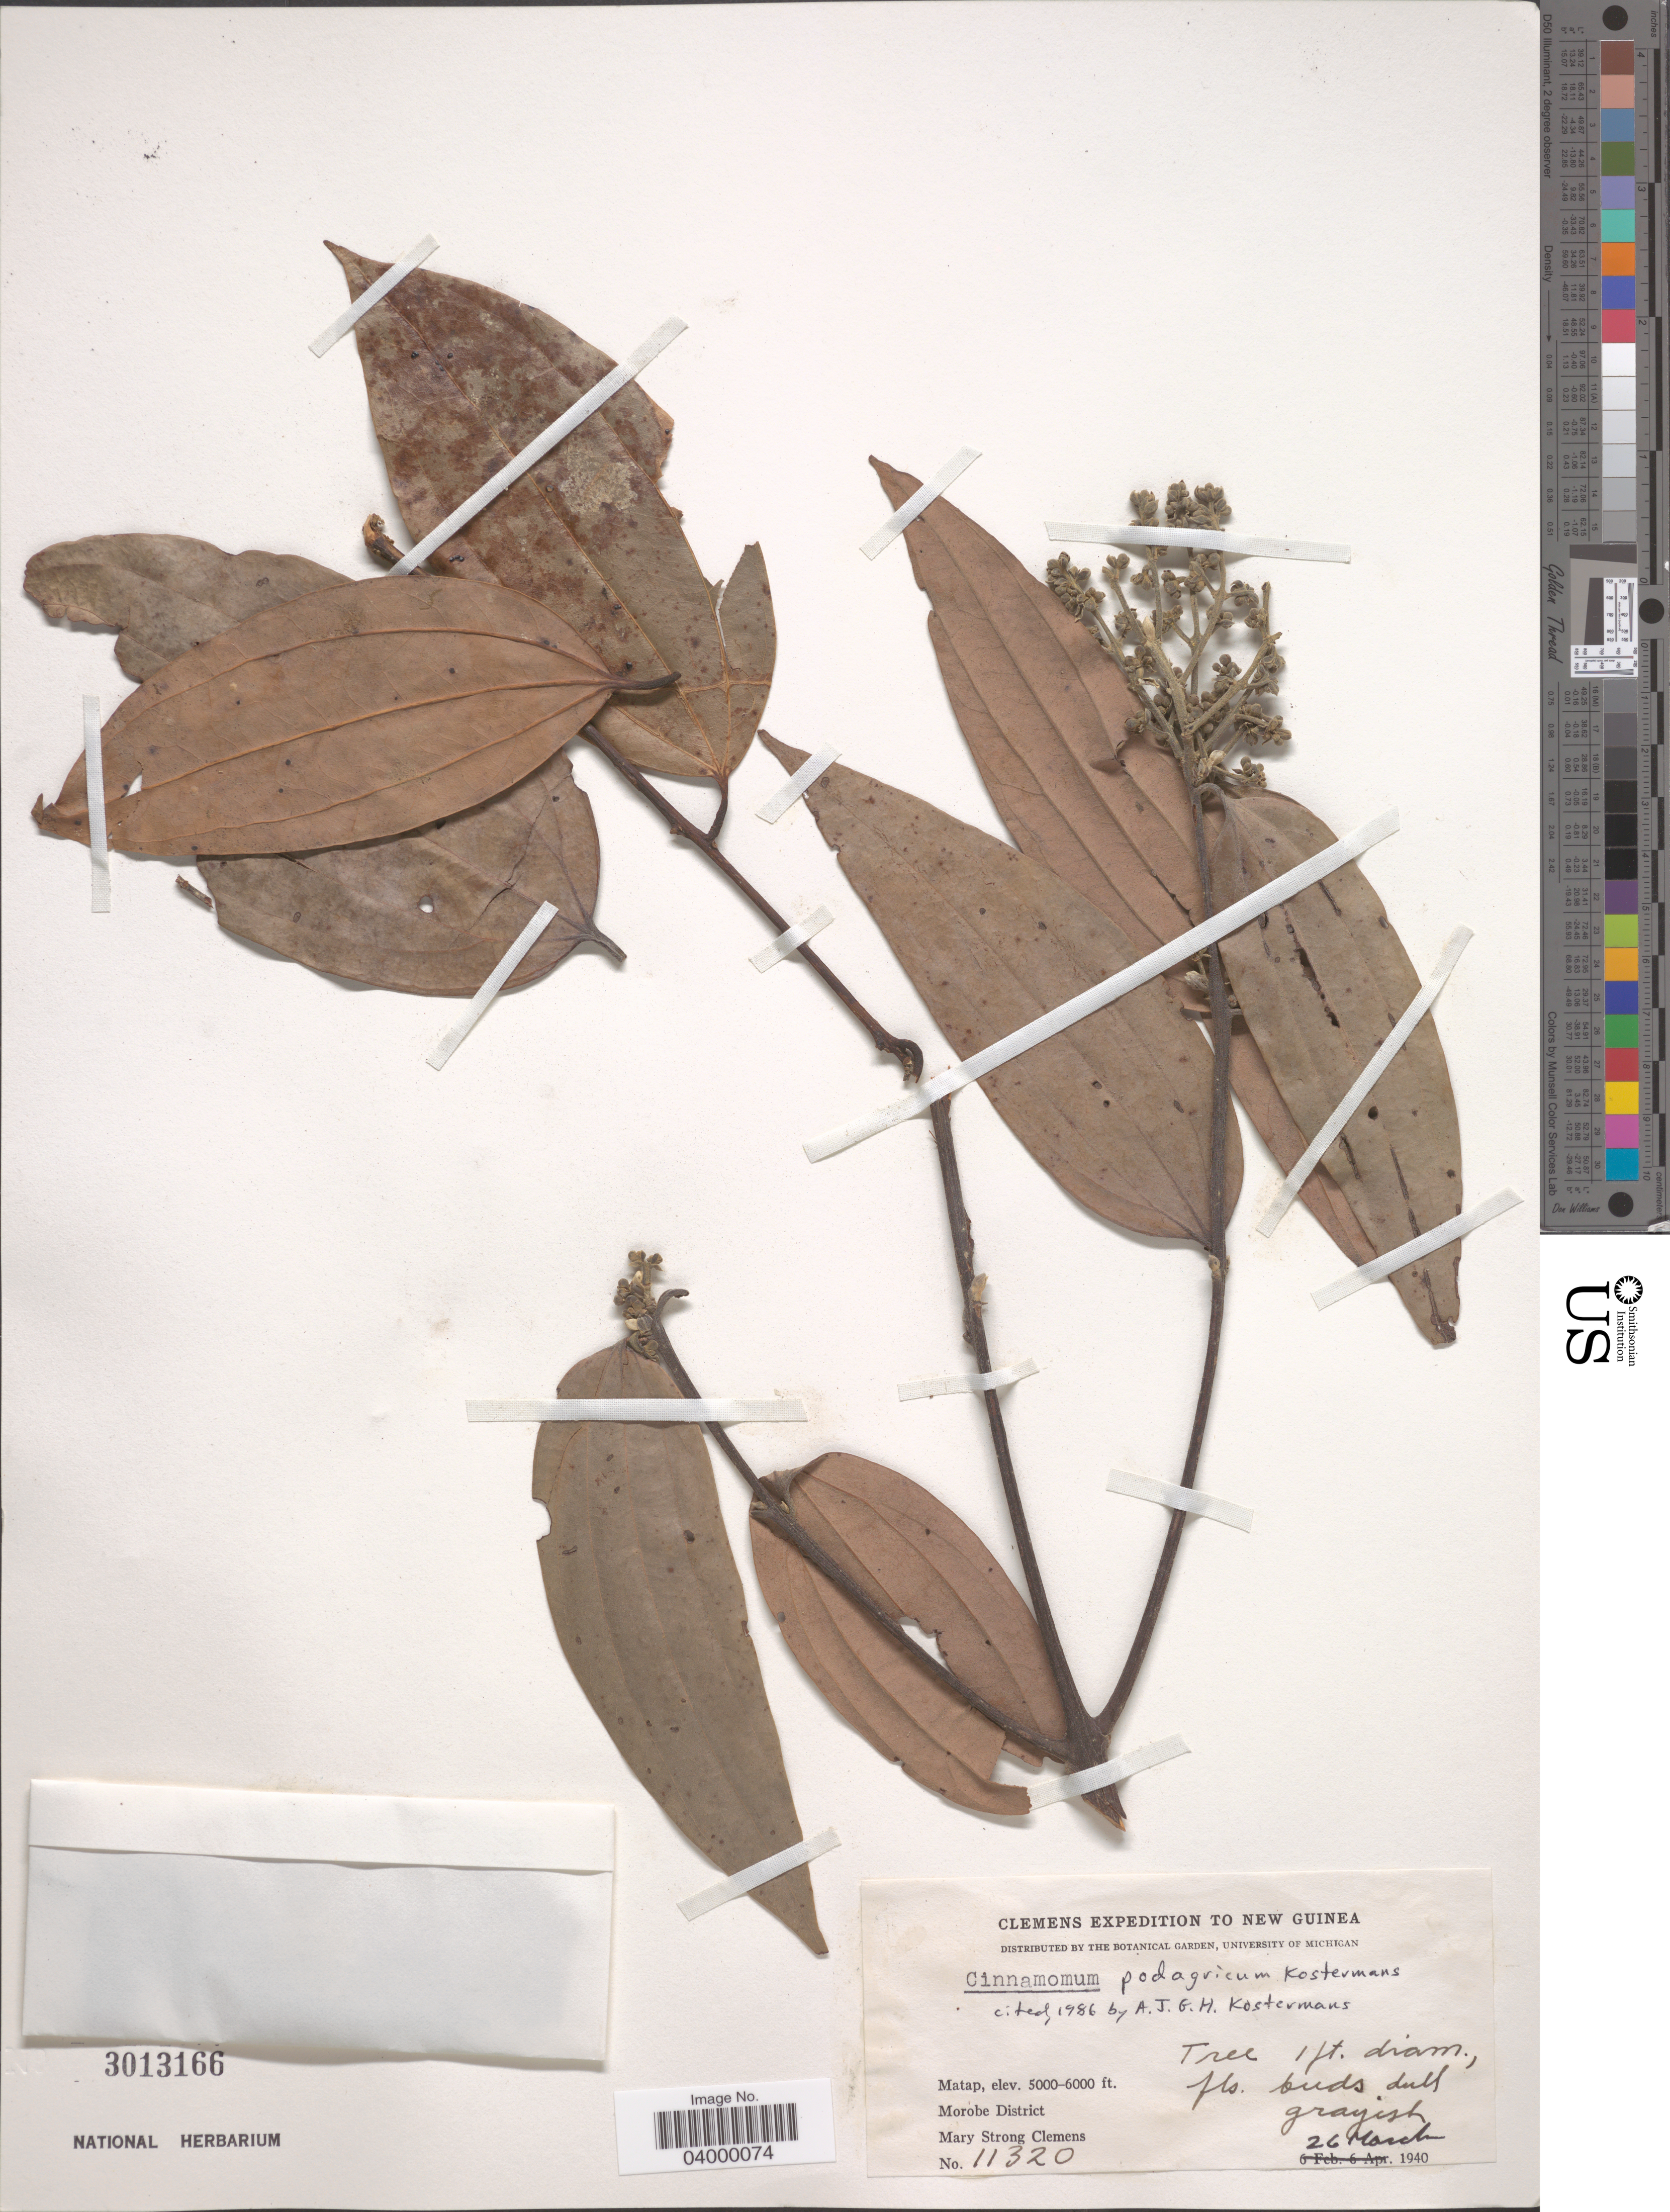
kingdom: Plantae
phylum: Tracheophyta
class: Magnoliopsida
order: Laurales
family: Lauraceae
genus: Cinnamomum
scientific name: Cinnamomum podagricum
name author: Kosterm.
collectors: M. S. Clemens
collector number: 11320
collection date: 1940-03-26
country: Papua New Guinea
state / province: Morobe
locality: New Guinea. Matap. Morobe District.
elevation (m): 1524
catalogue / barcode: US 3013166